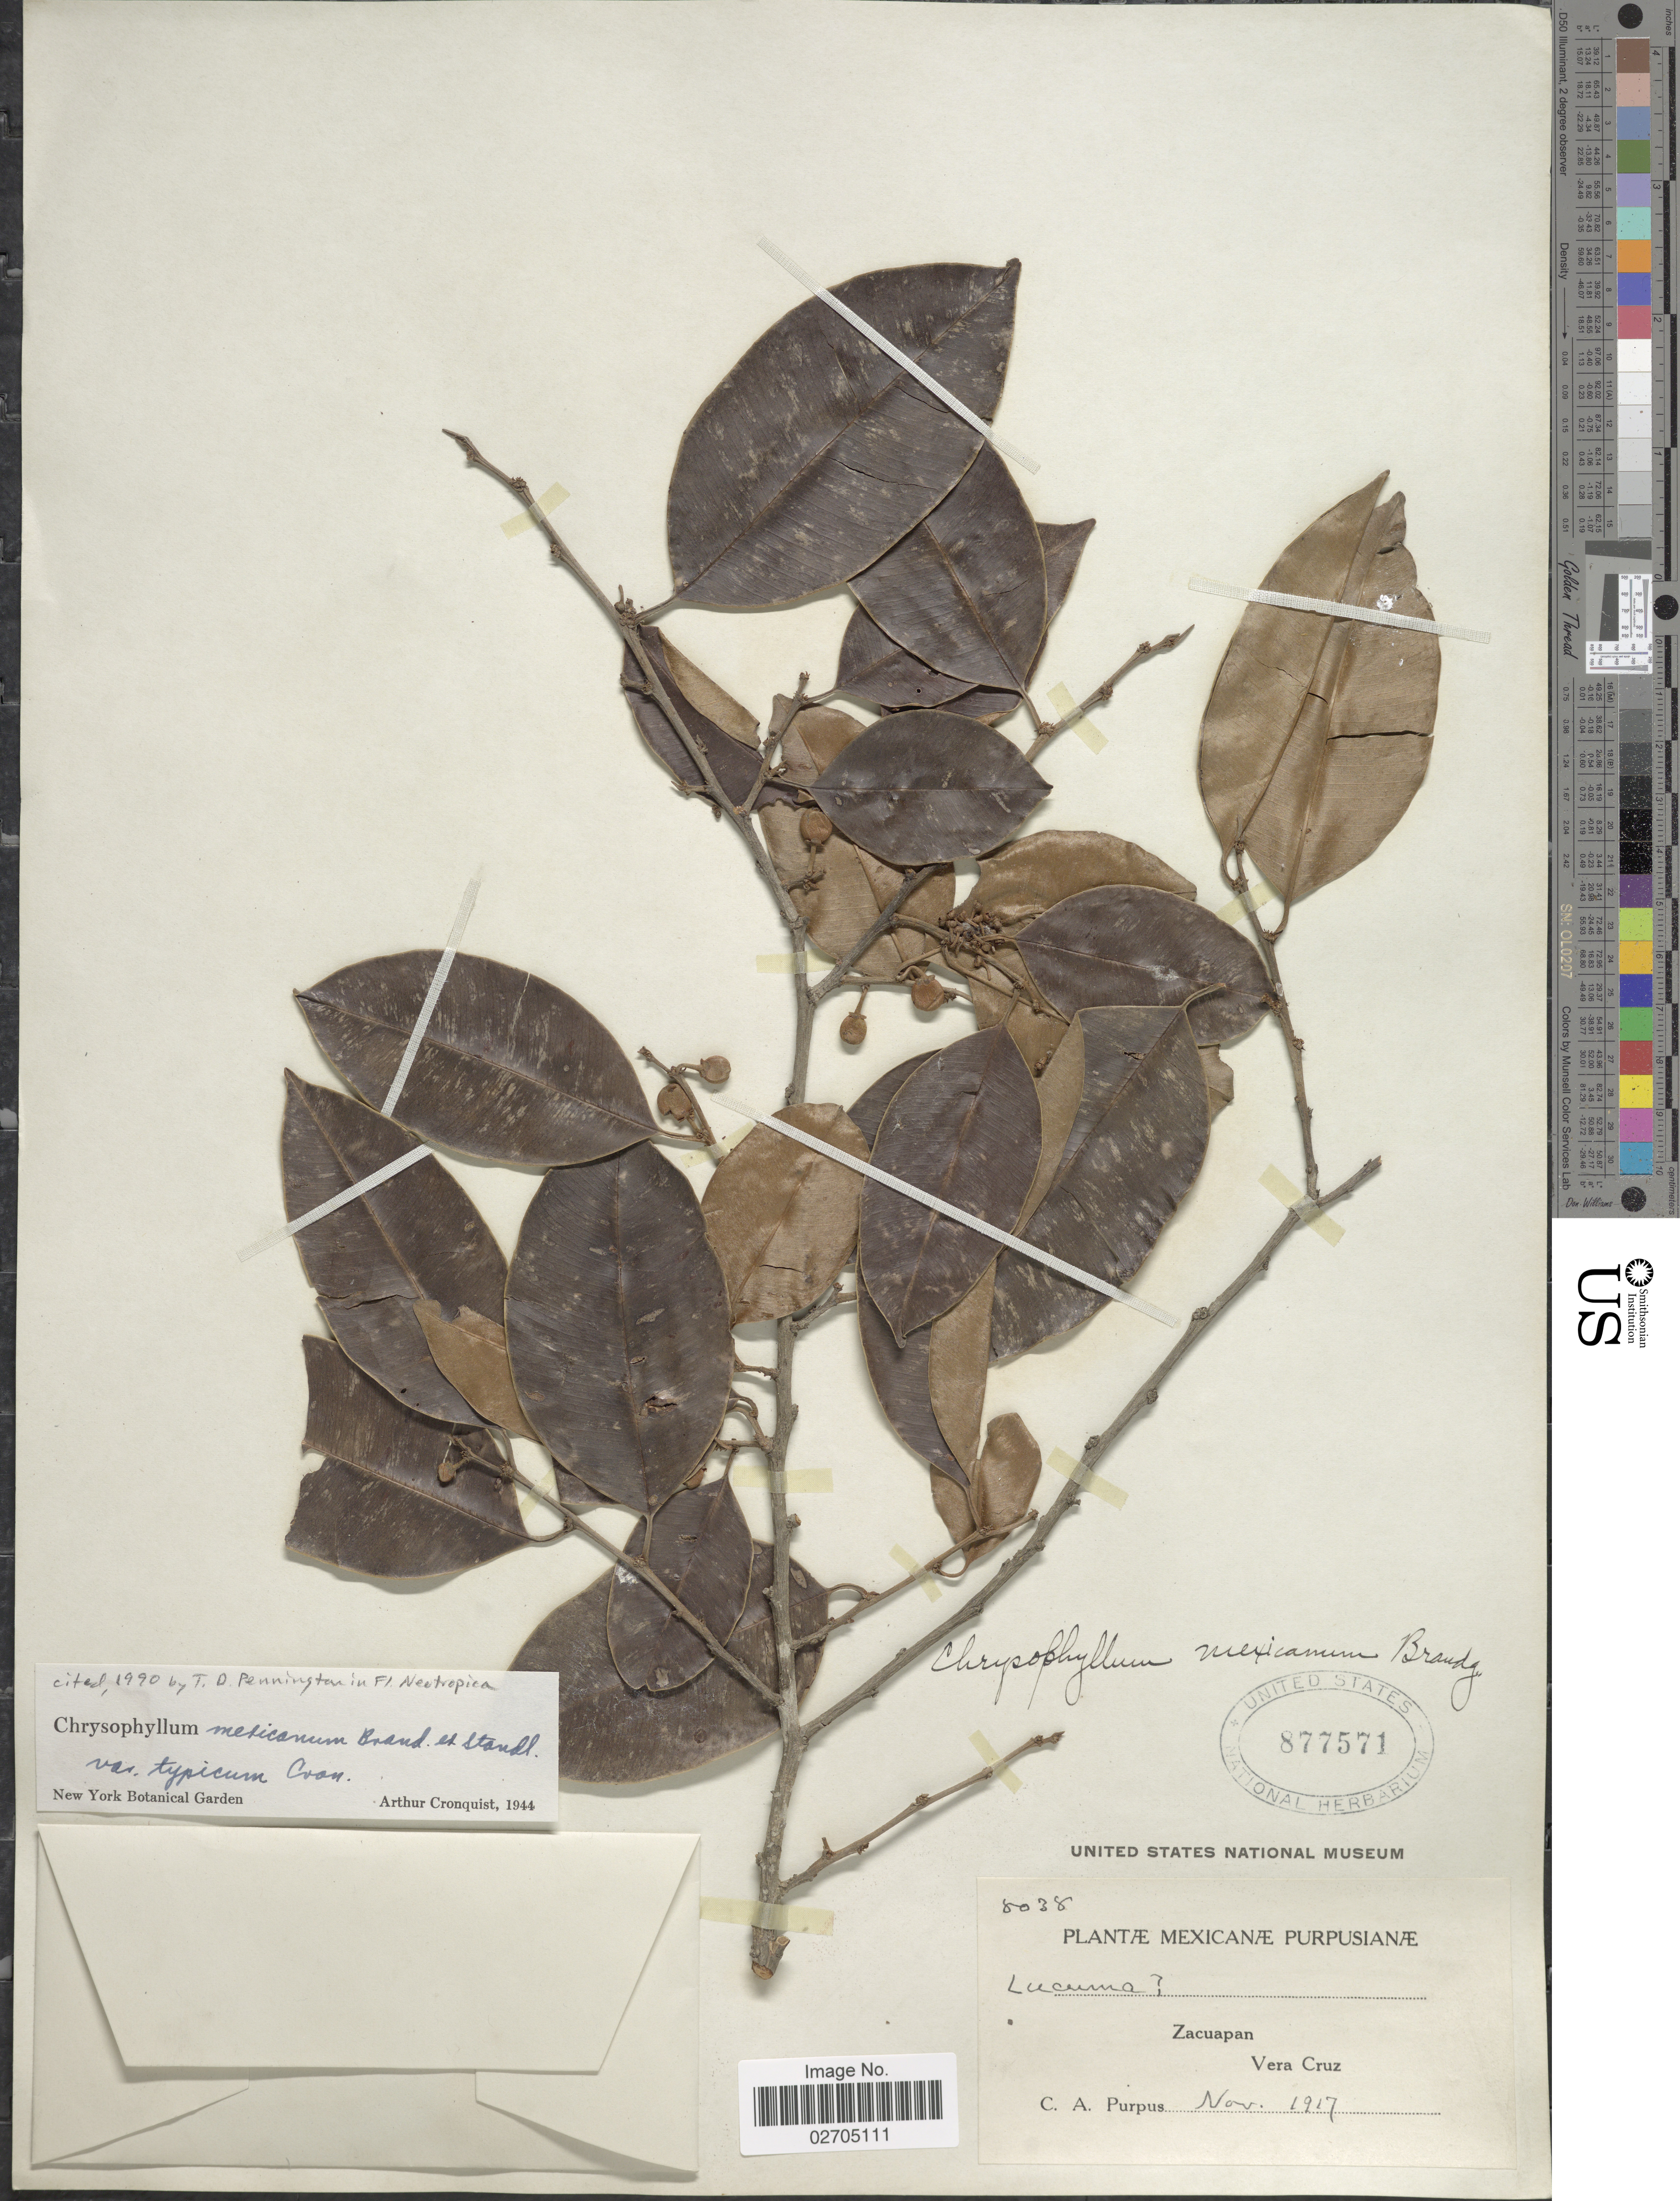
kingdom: Plantae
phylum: Tracheophyta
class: Magnoliopsida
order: Ericales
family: Sapotaceae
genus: Chrysophyllum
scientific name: Chrysophyllum mexicanum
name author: Brandegee ex Standl.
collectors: C. A. Purpus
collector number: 8038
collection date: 1917-11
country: Mexico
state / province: Veracruz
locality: Zacuapan, Vera Cruz.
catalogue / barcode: US 877571